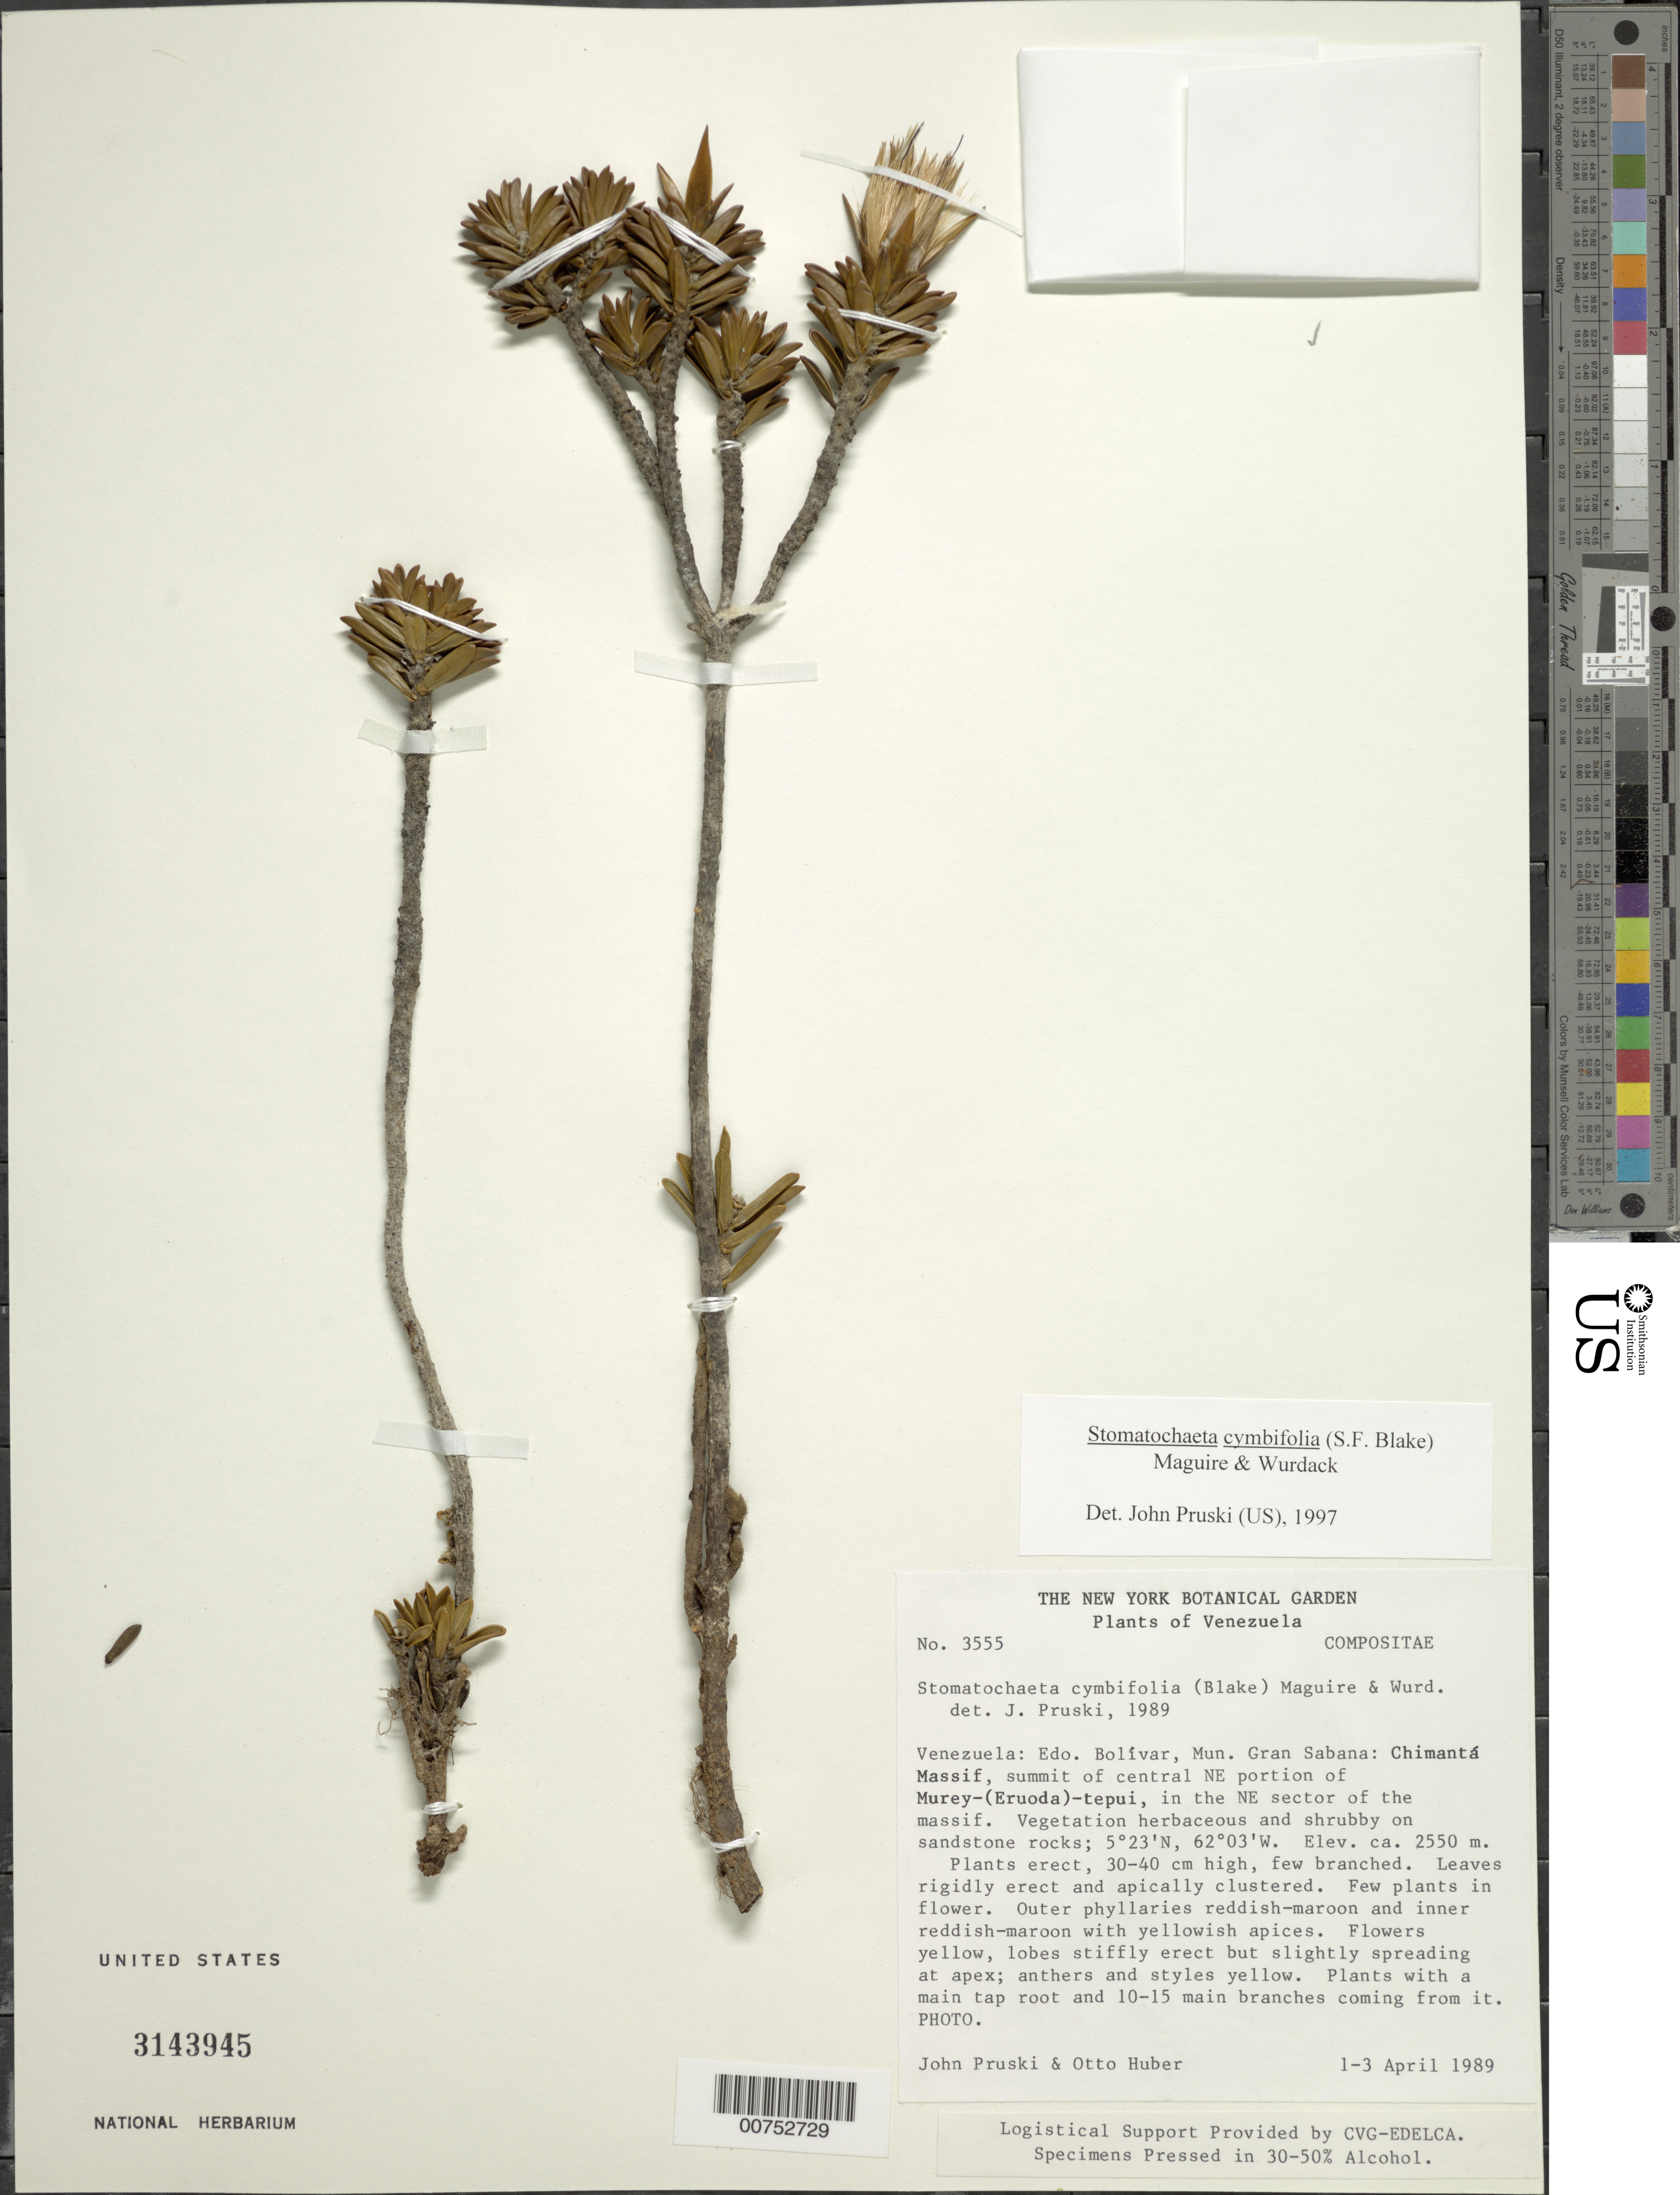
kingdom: Plantae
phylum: Tracheophyta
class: Magnoliopsida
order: Asterales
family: Asteraceae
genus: Stomatochaeta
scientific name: Stomatochaeta cymbifolia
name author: (S.F. Blake) Maguire & Wurdack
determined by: Pruski, J. F.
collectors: J. F. Pruski & O. Huber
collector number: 3555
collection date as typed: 1-Apr-89 to 3-Apr-89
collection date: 1989-04-01/1989-04-03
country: Venezuela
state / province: Bolívar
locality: Mun. Gran Sabana: Chimantá Massif, summit of central NE portion of Murey-(Eruoda)-tepuí, in the NE sector of the massif.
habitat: Vegetation herbaceous and shrubby on sandstone rocks.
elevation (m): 2250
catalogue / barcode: US 3143945